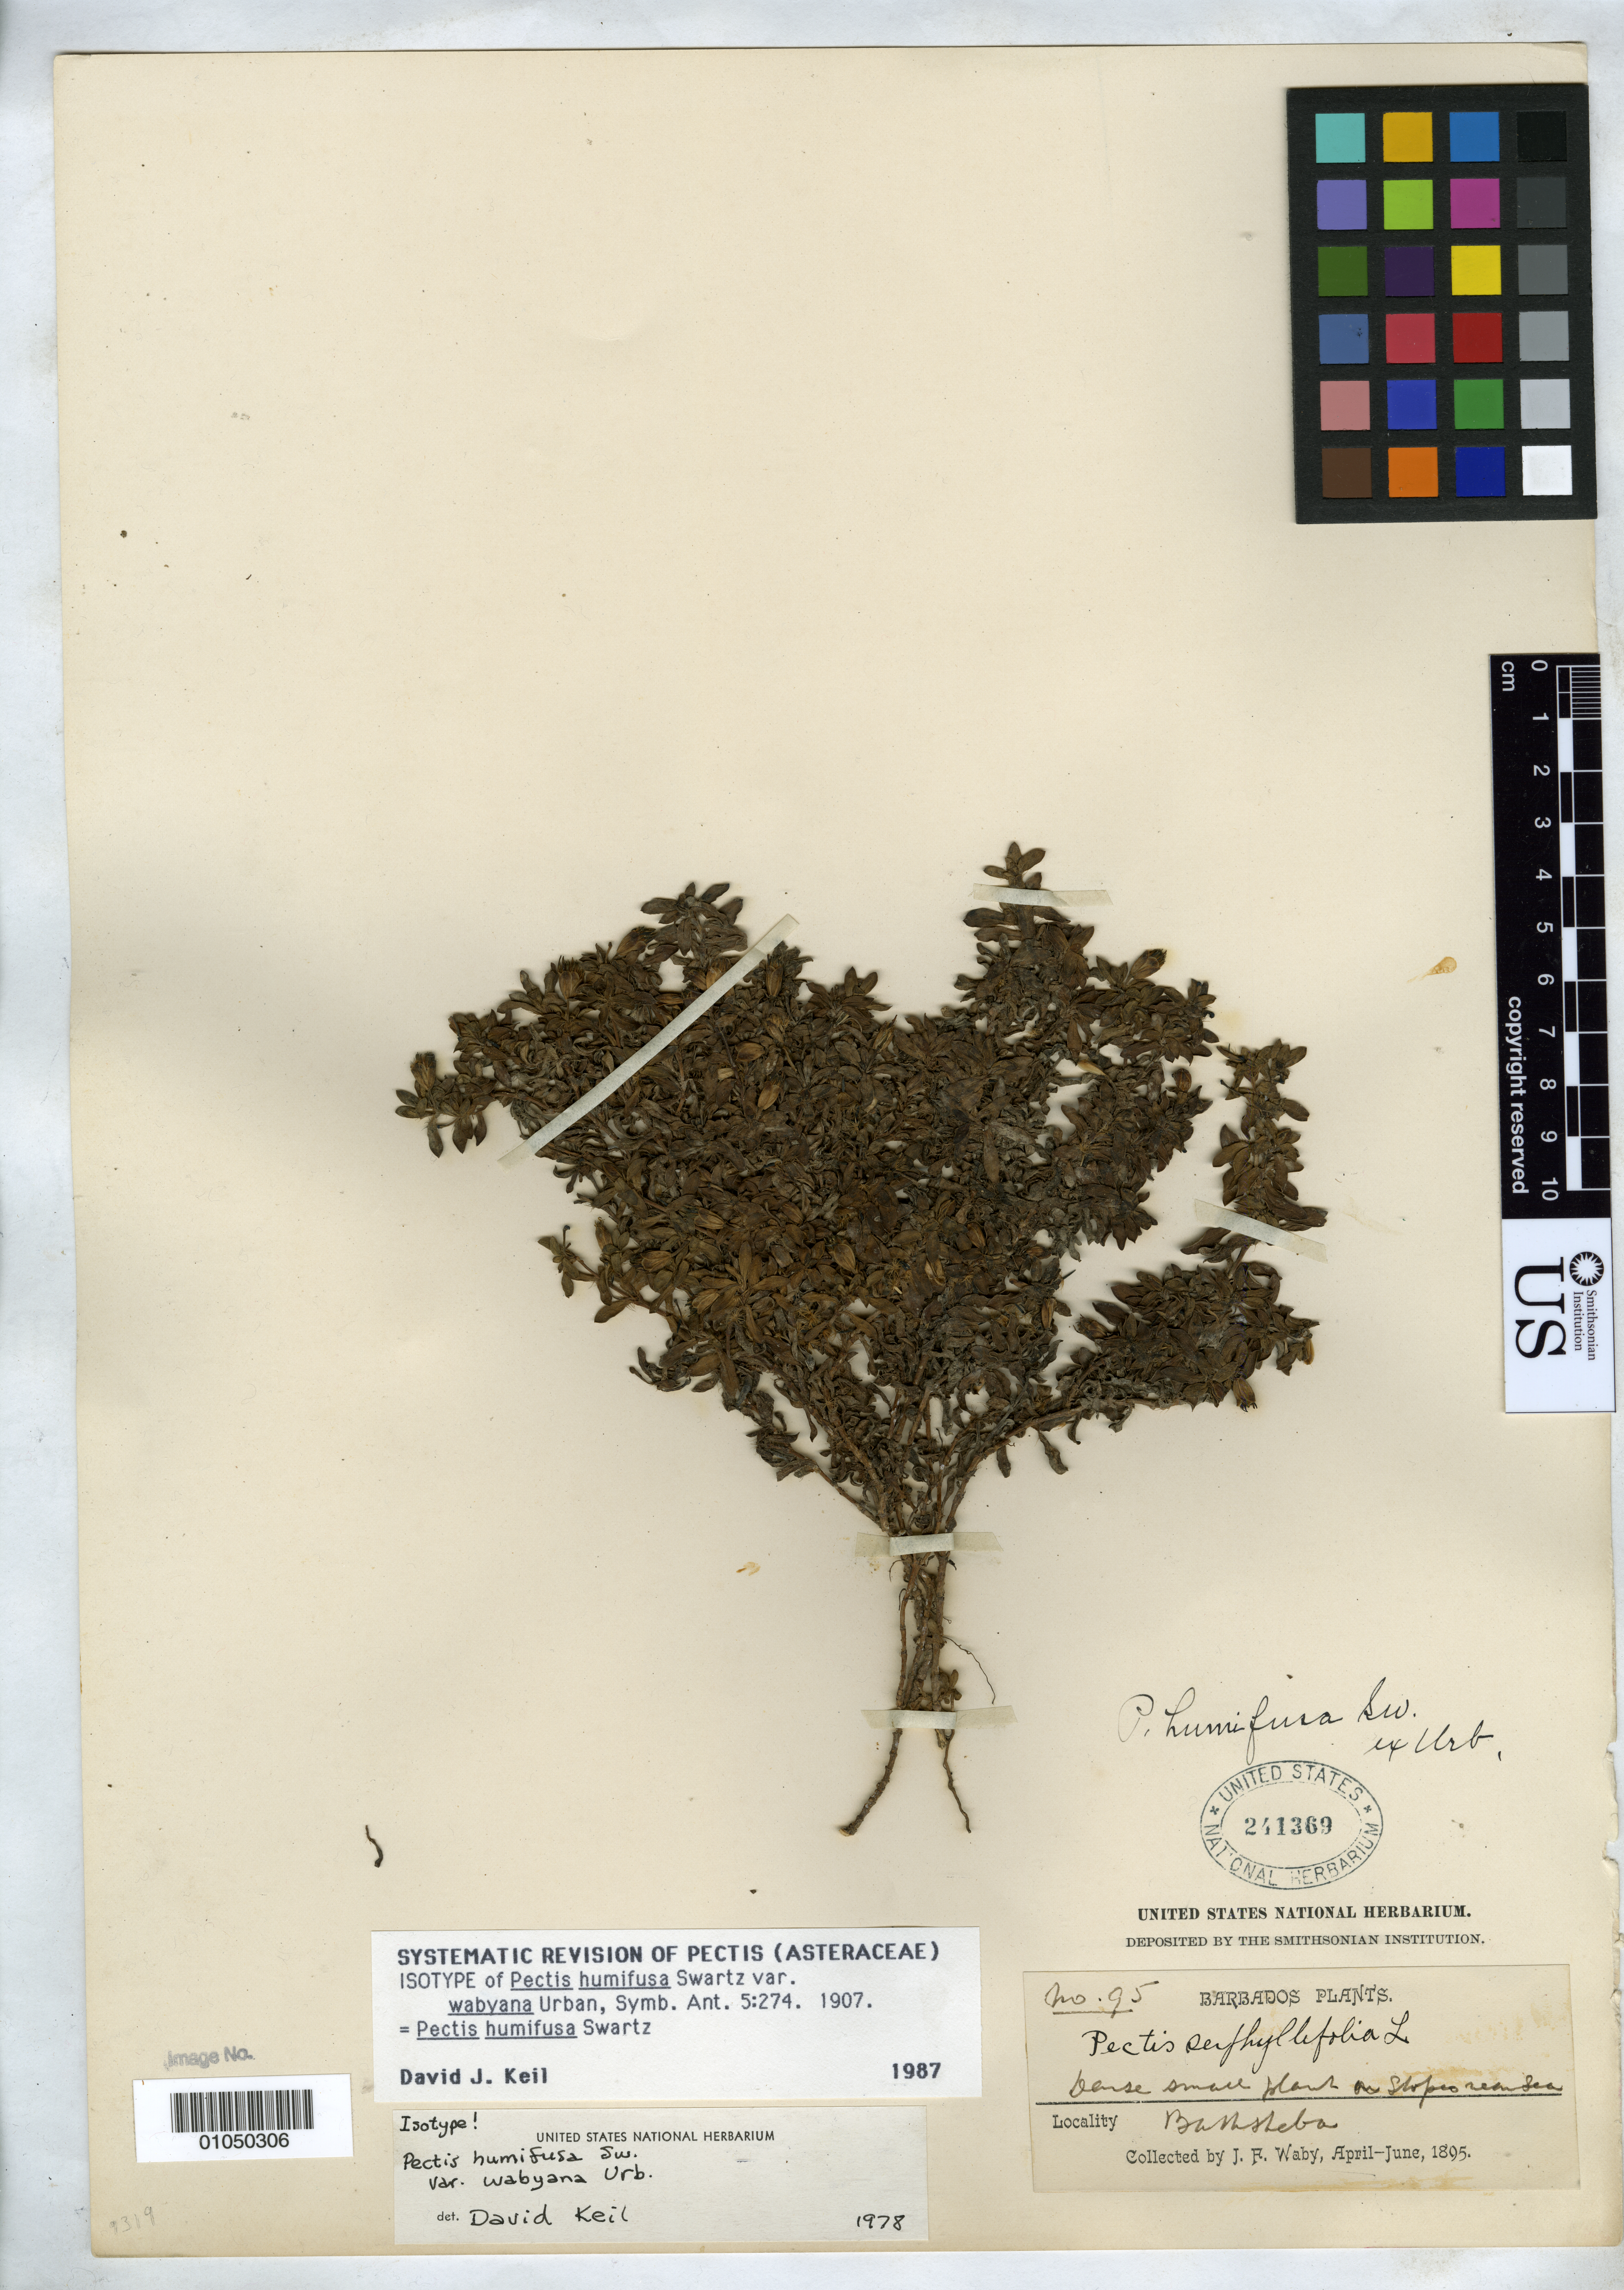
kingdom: Plantae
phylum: Tracheophyta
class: Magnoliopsida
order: Asterales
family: Asteraceae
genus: Pectis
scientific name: Pectis humifusa var. wabyana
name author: Urb.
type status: Isotype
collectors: J. Waby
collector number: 95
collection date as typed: Apr 1895 to -- Jun 1895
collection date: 1895-04/1895-06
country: Barbados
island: Windward Is.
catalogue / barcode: US 241369